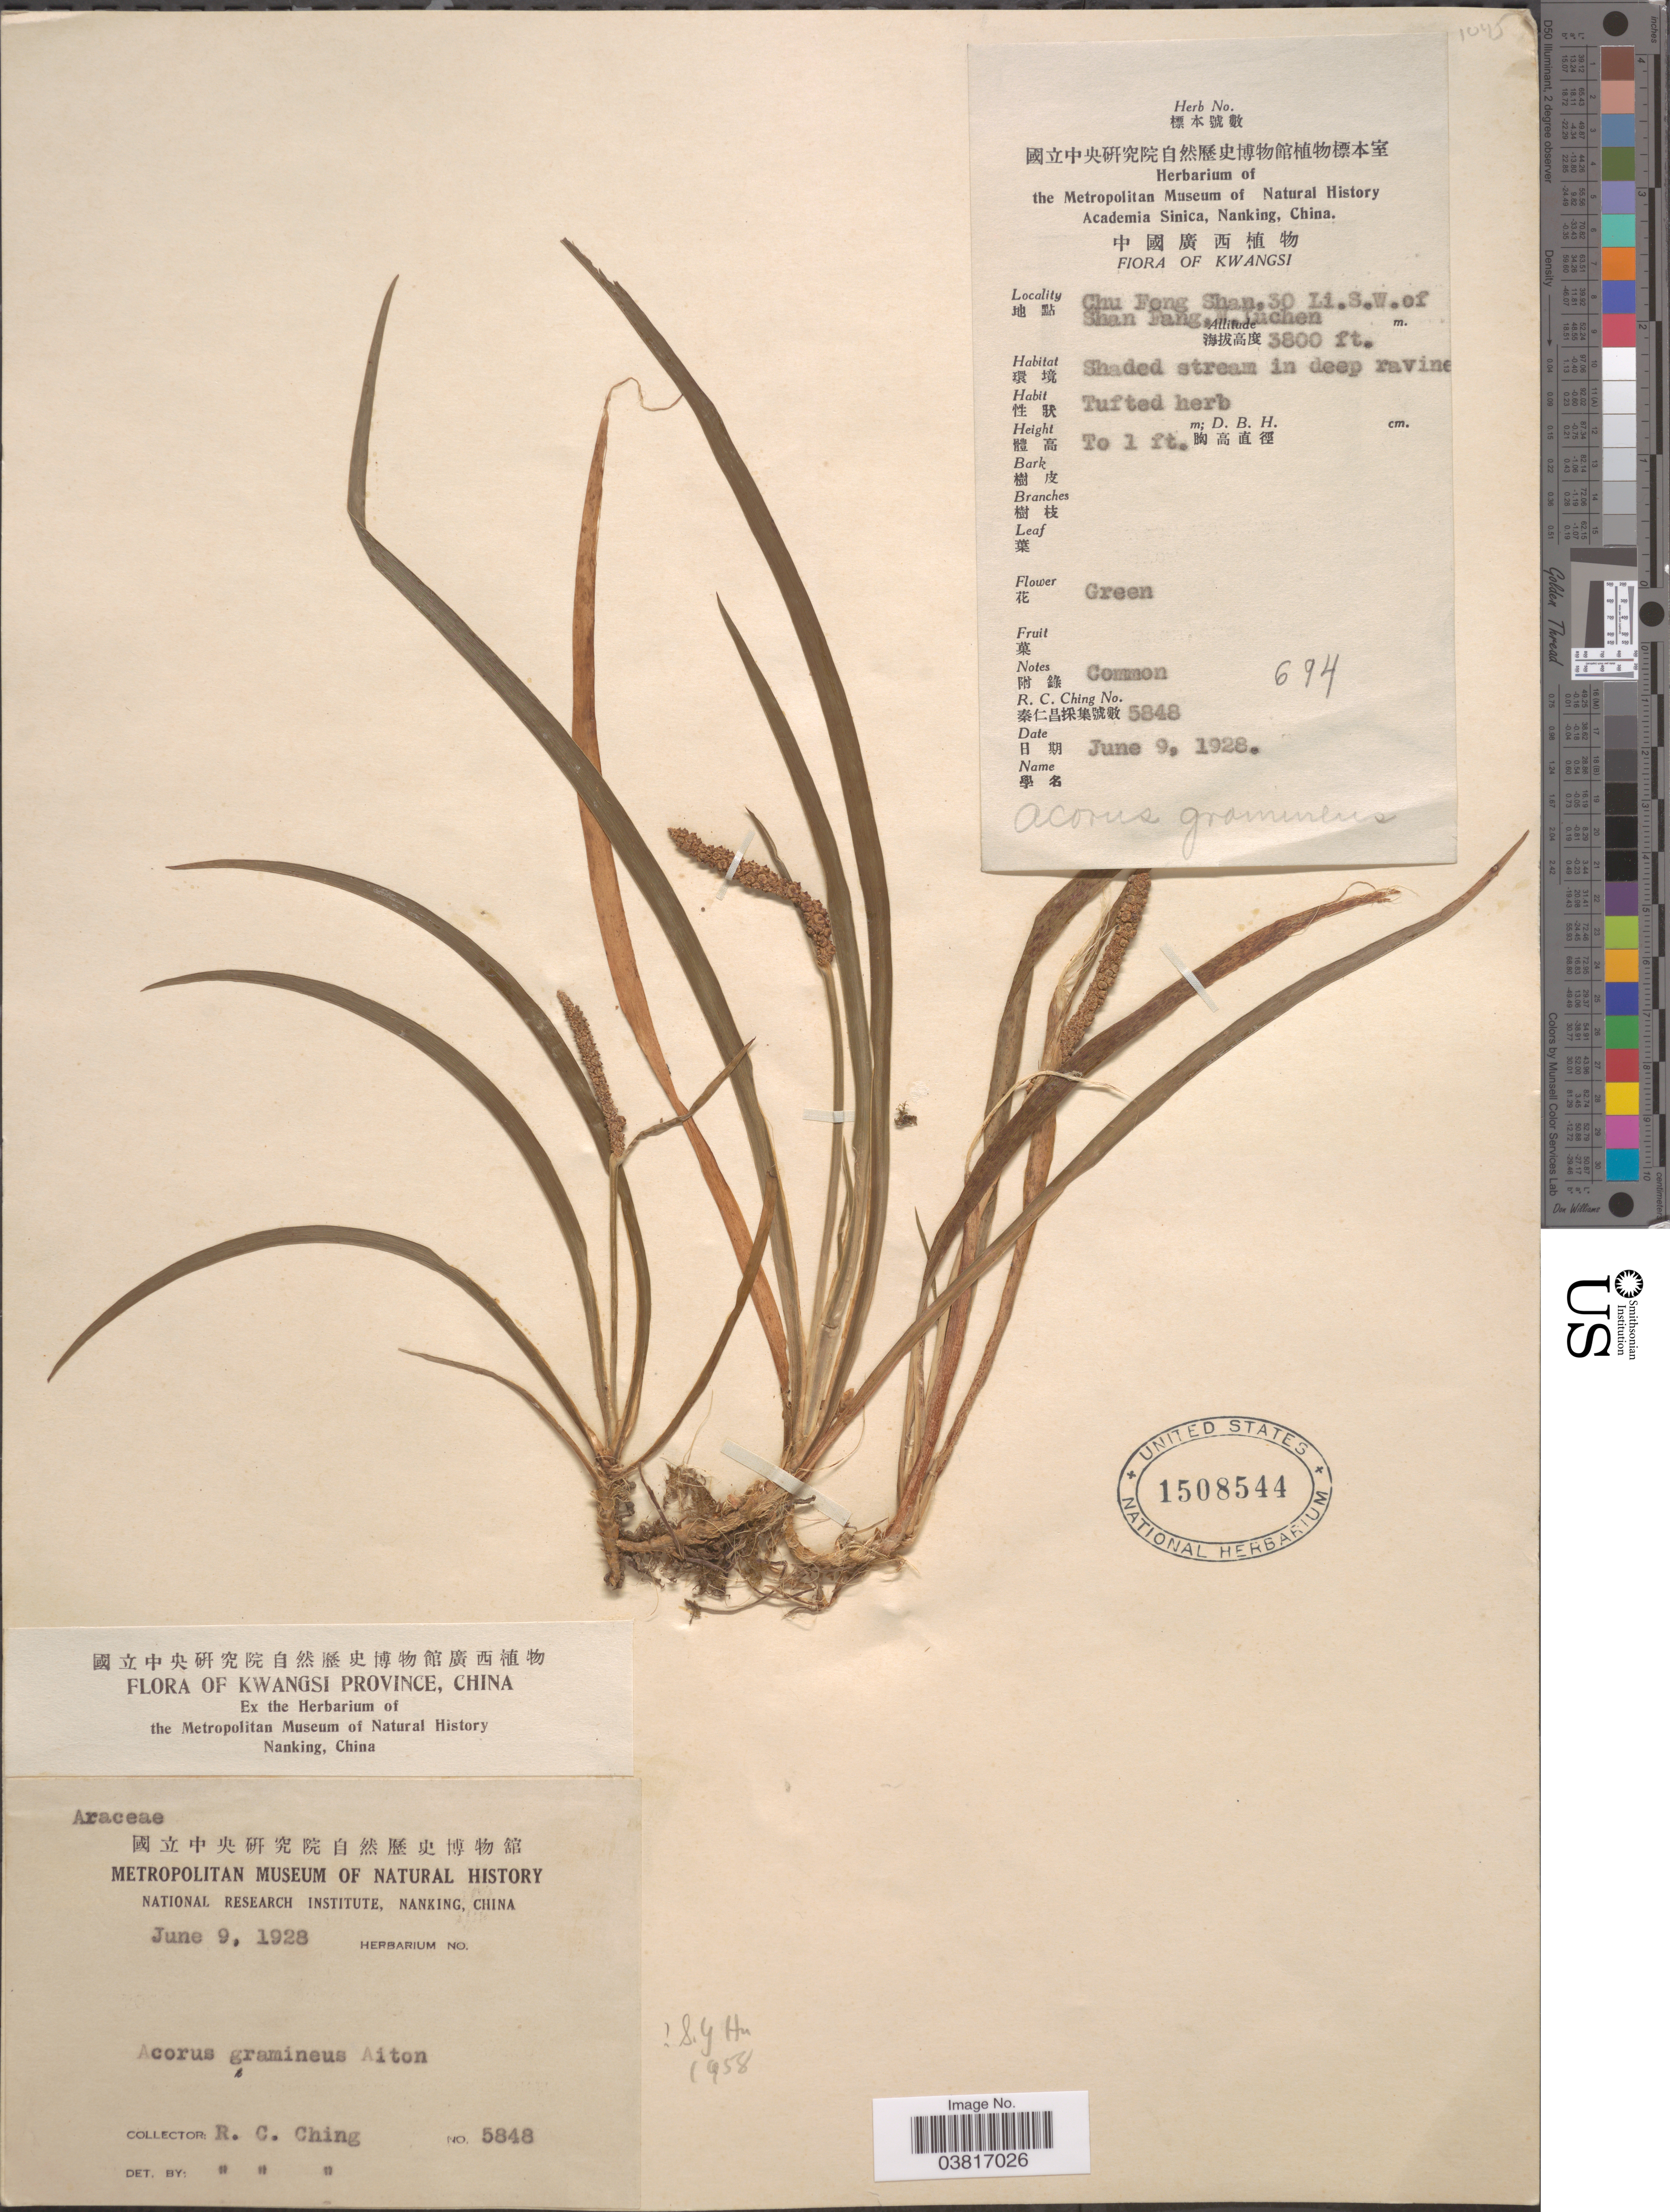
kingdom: Plantae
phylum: Tracheophyta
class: Liliopsida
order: Acorales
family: Acoraceae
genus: Acorus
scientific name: Acorus gramineus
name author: Sol. ex Aiton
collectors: R. C. Ching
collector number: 5848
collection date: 1928-06-09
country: China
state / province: Guangxi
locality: Kwangsi. Chu Feng Shan, 30 Li.S.W.of Shan Fang, W. Luchen. [interpreted]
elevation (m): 1158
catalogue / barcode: US 1508544